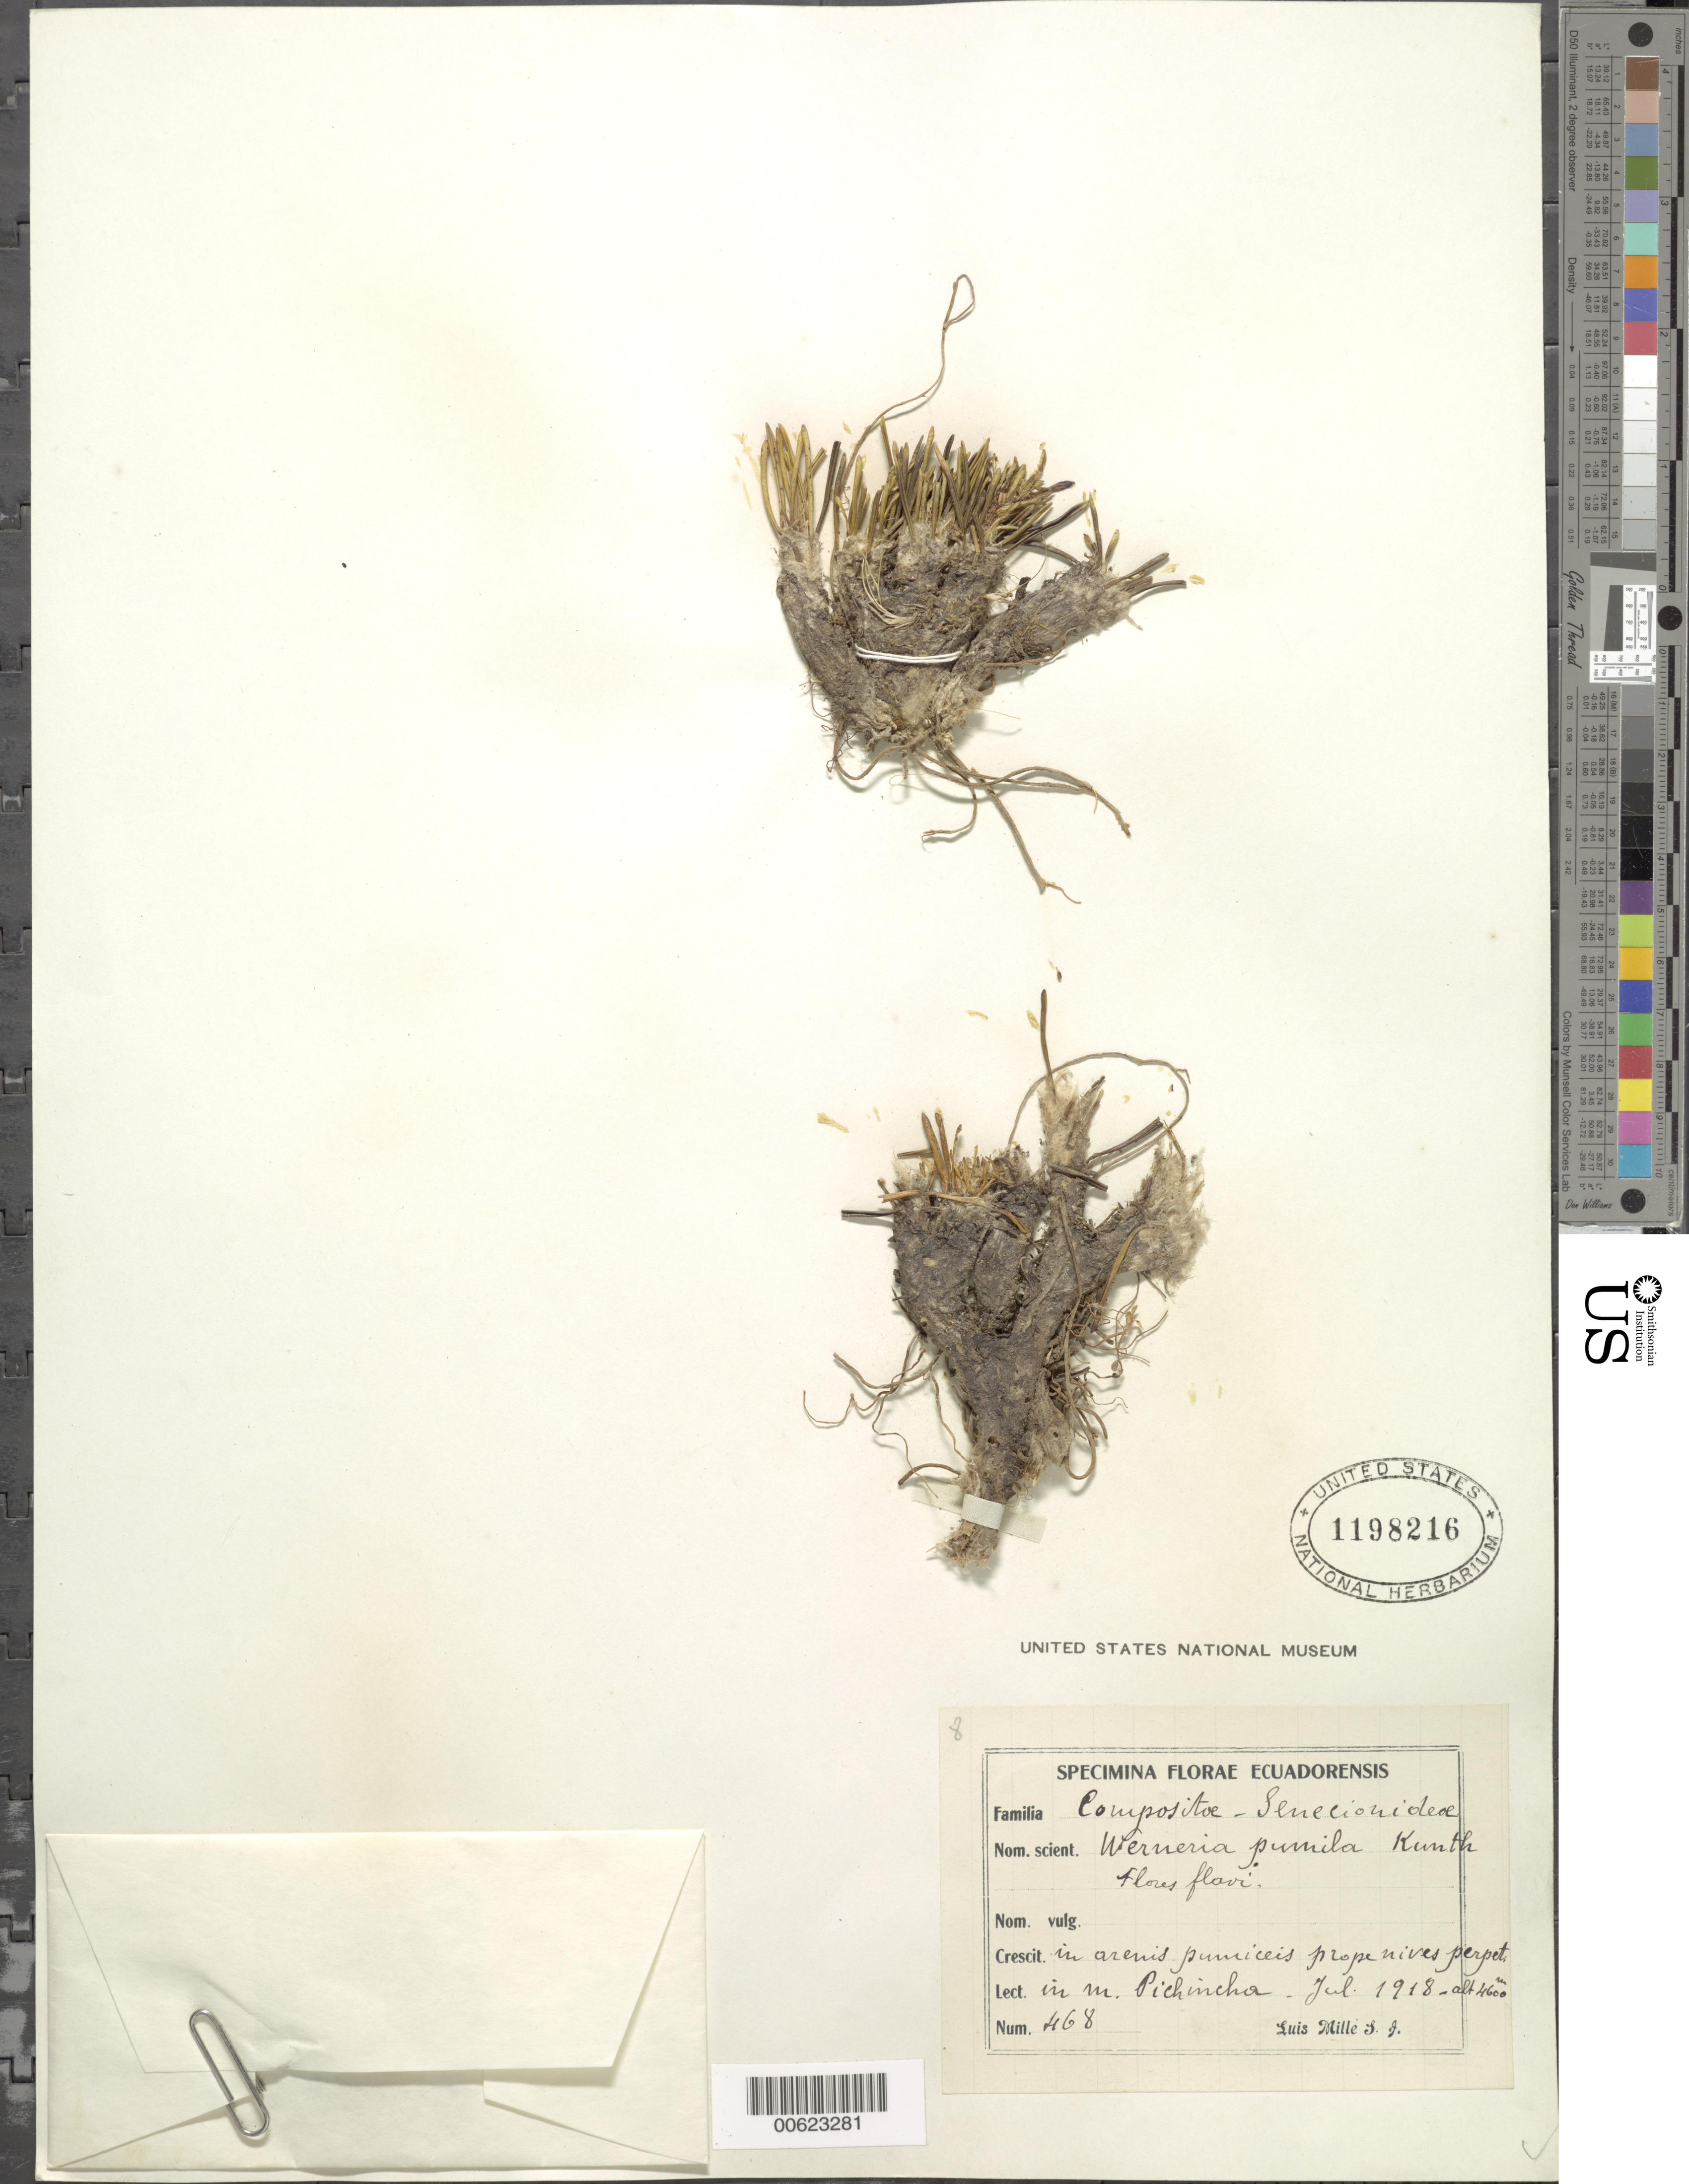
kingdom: Plantae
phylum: Tracheophyta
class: Magnoliopsida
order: Asterales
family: Asteraceae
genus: Werneria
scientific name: Werneria pumila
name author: Kunth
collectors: L. Mille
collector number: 468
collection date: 1918-07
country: Ecuador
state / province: Pichincha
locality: Mont Pichincha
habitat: Pumices, perpetual snow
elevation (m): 4600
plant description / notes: (Possible coll. date 07 1897)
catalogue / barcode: US 1198216